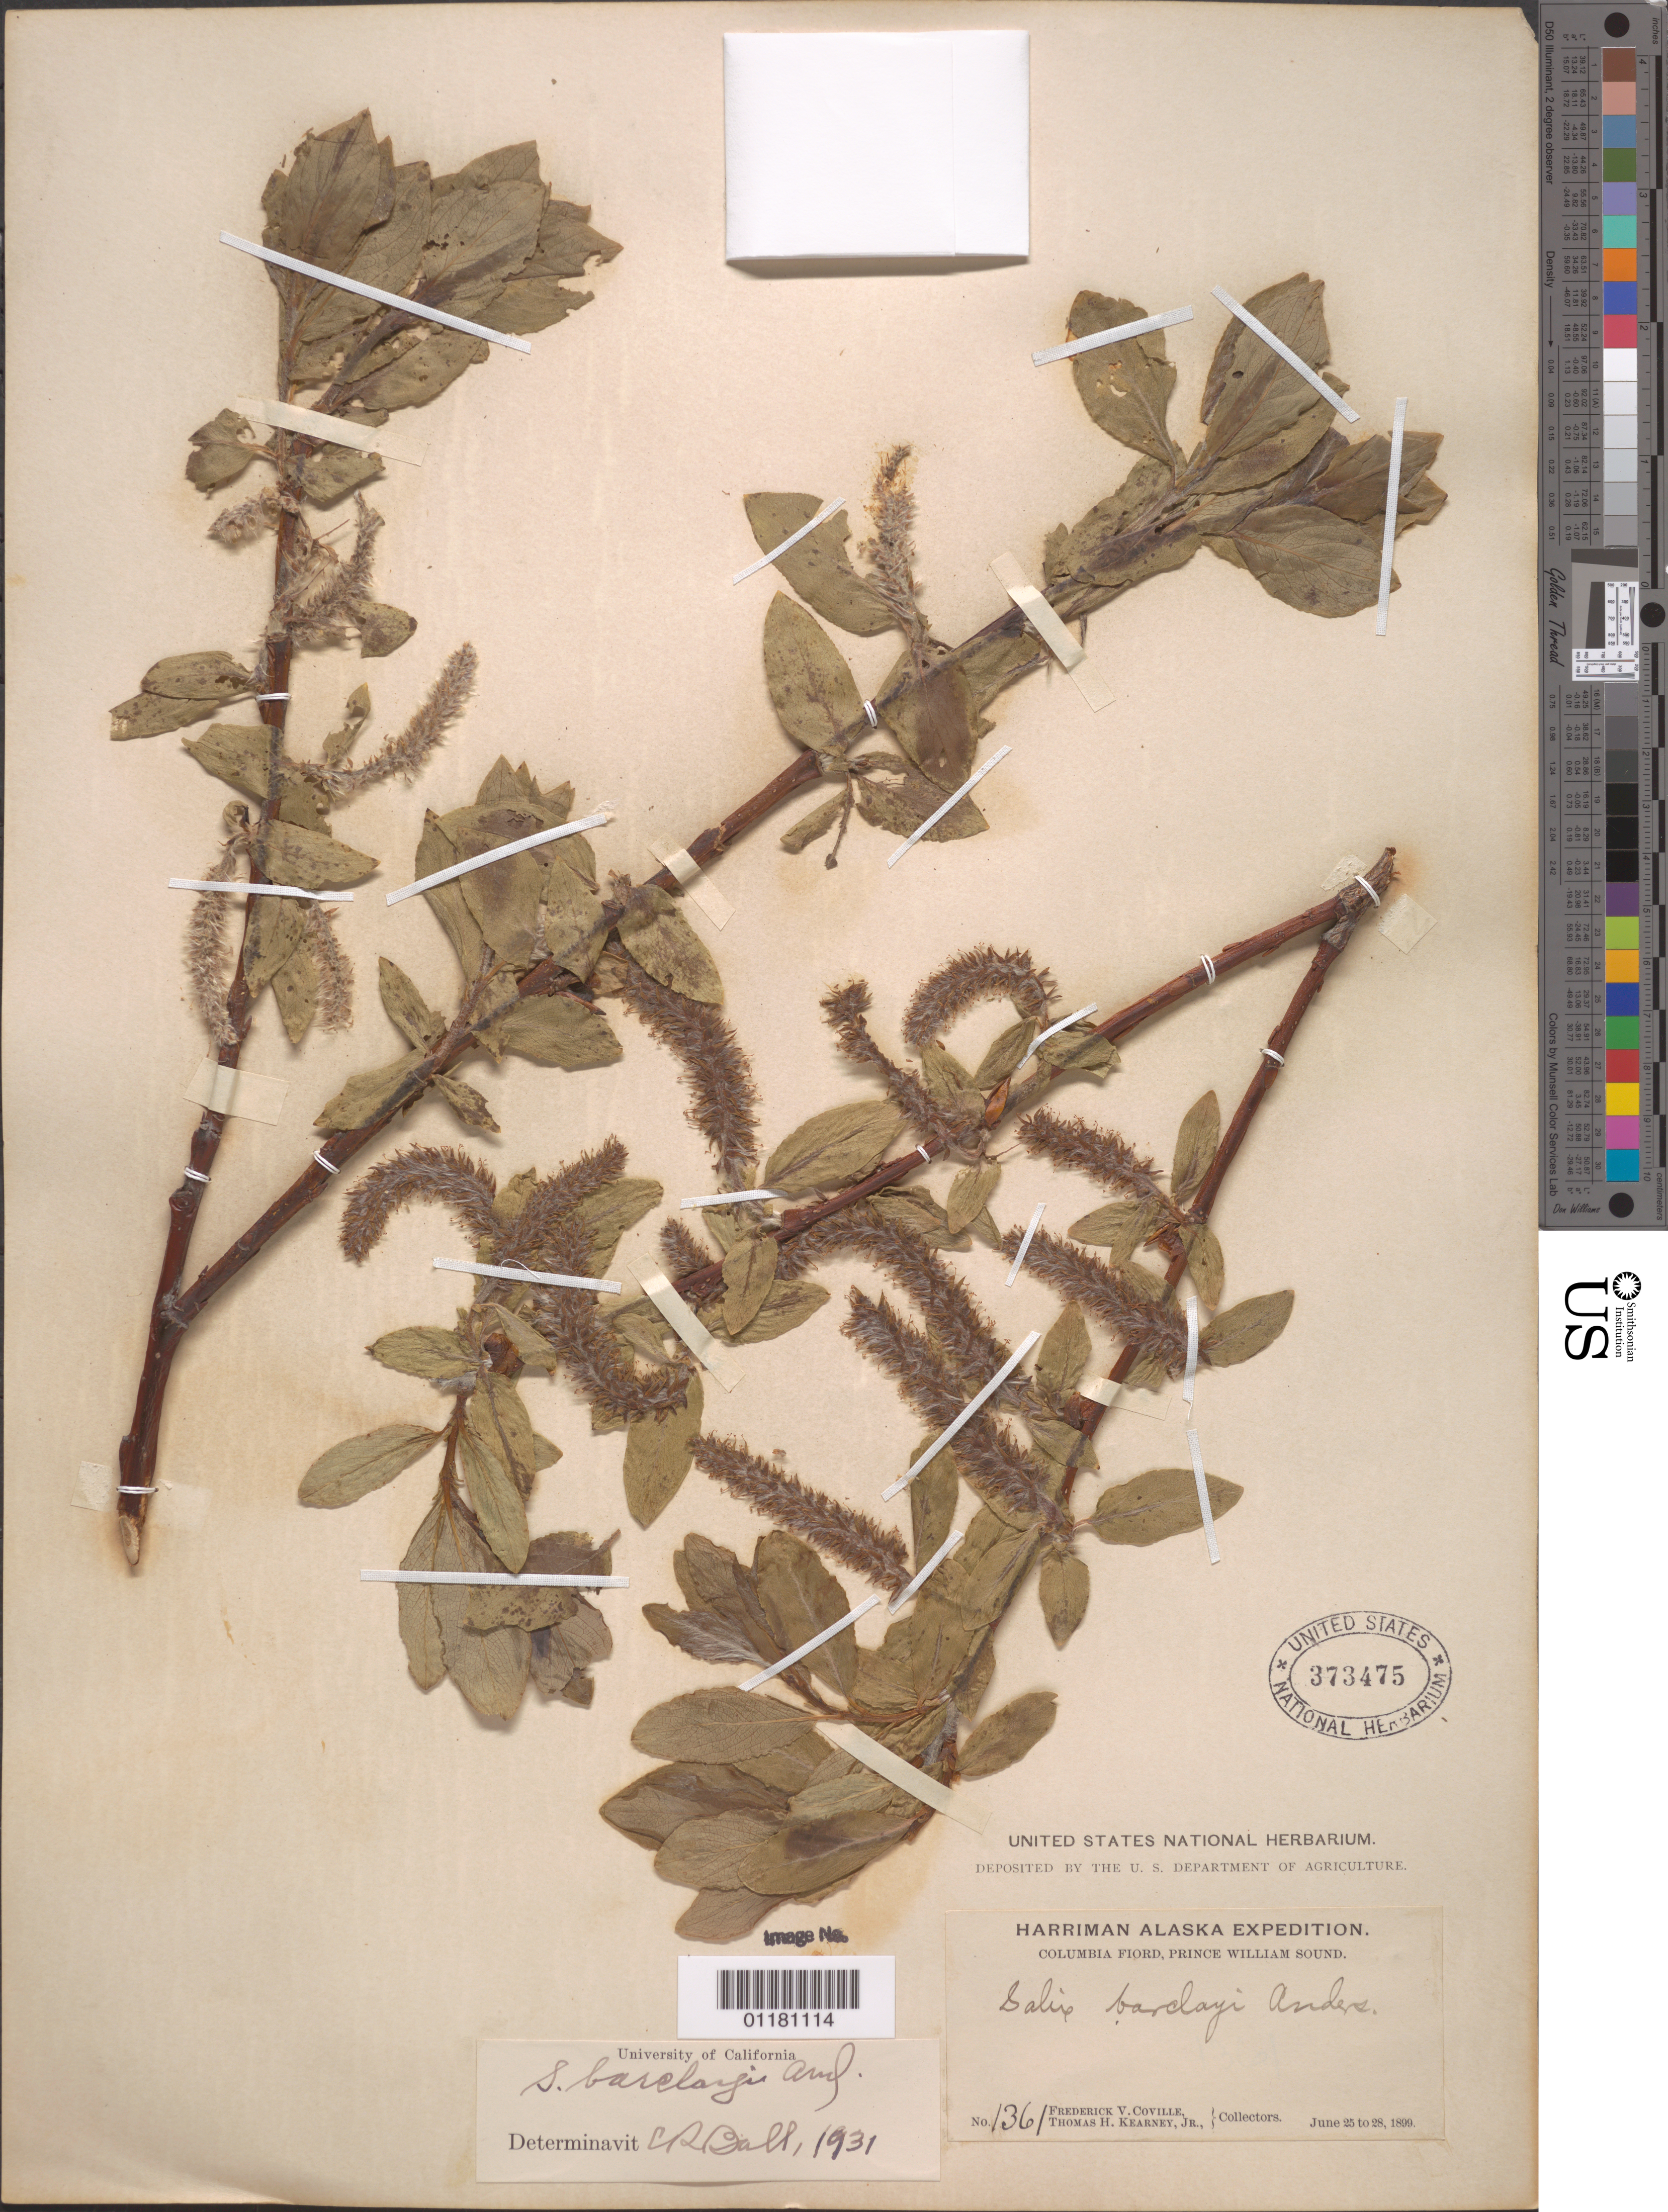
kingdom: Plantae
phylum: Tracheophyta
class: Magnoliopsida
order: Malpighiales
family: Salicaceae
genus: Salix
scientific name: Salix barclayi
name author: Andersson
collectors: F. V. Coville & T. H. Kearney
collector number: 1361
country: United States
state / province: Alaska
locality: Columbia Fiord, Prince William Sound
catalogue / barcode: US 373475